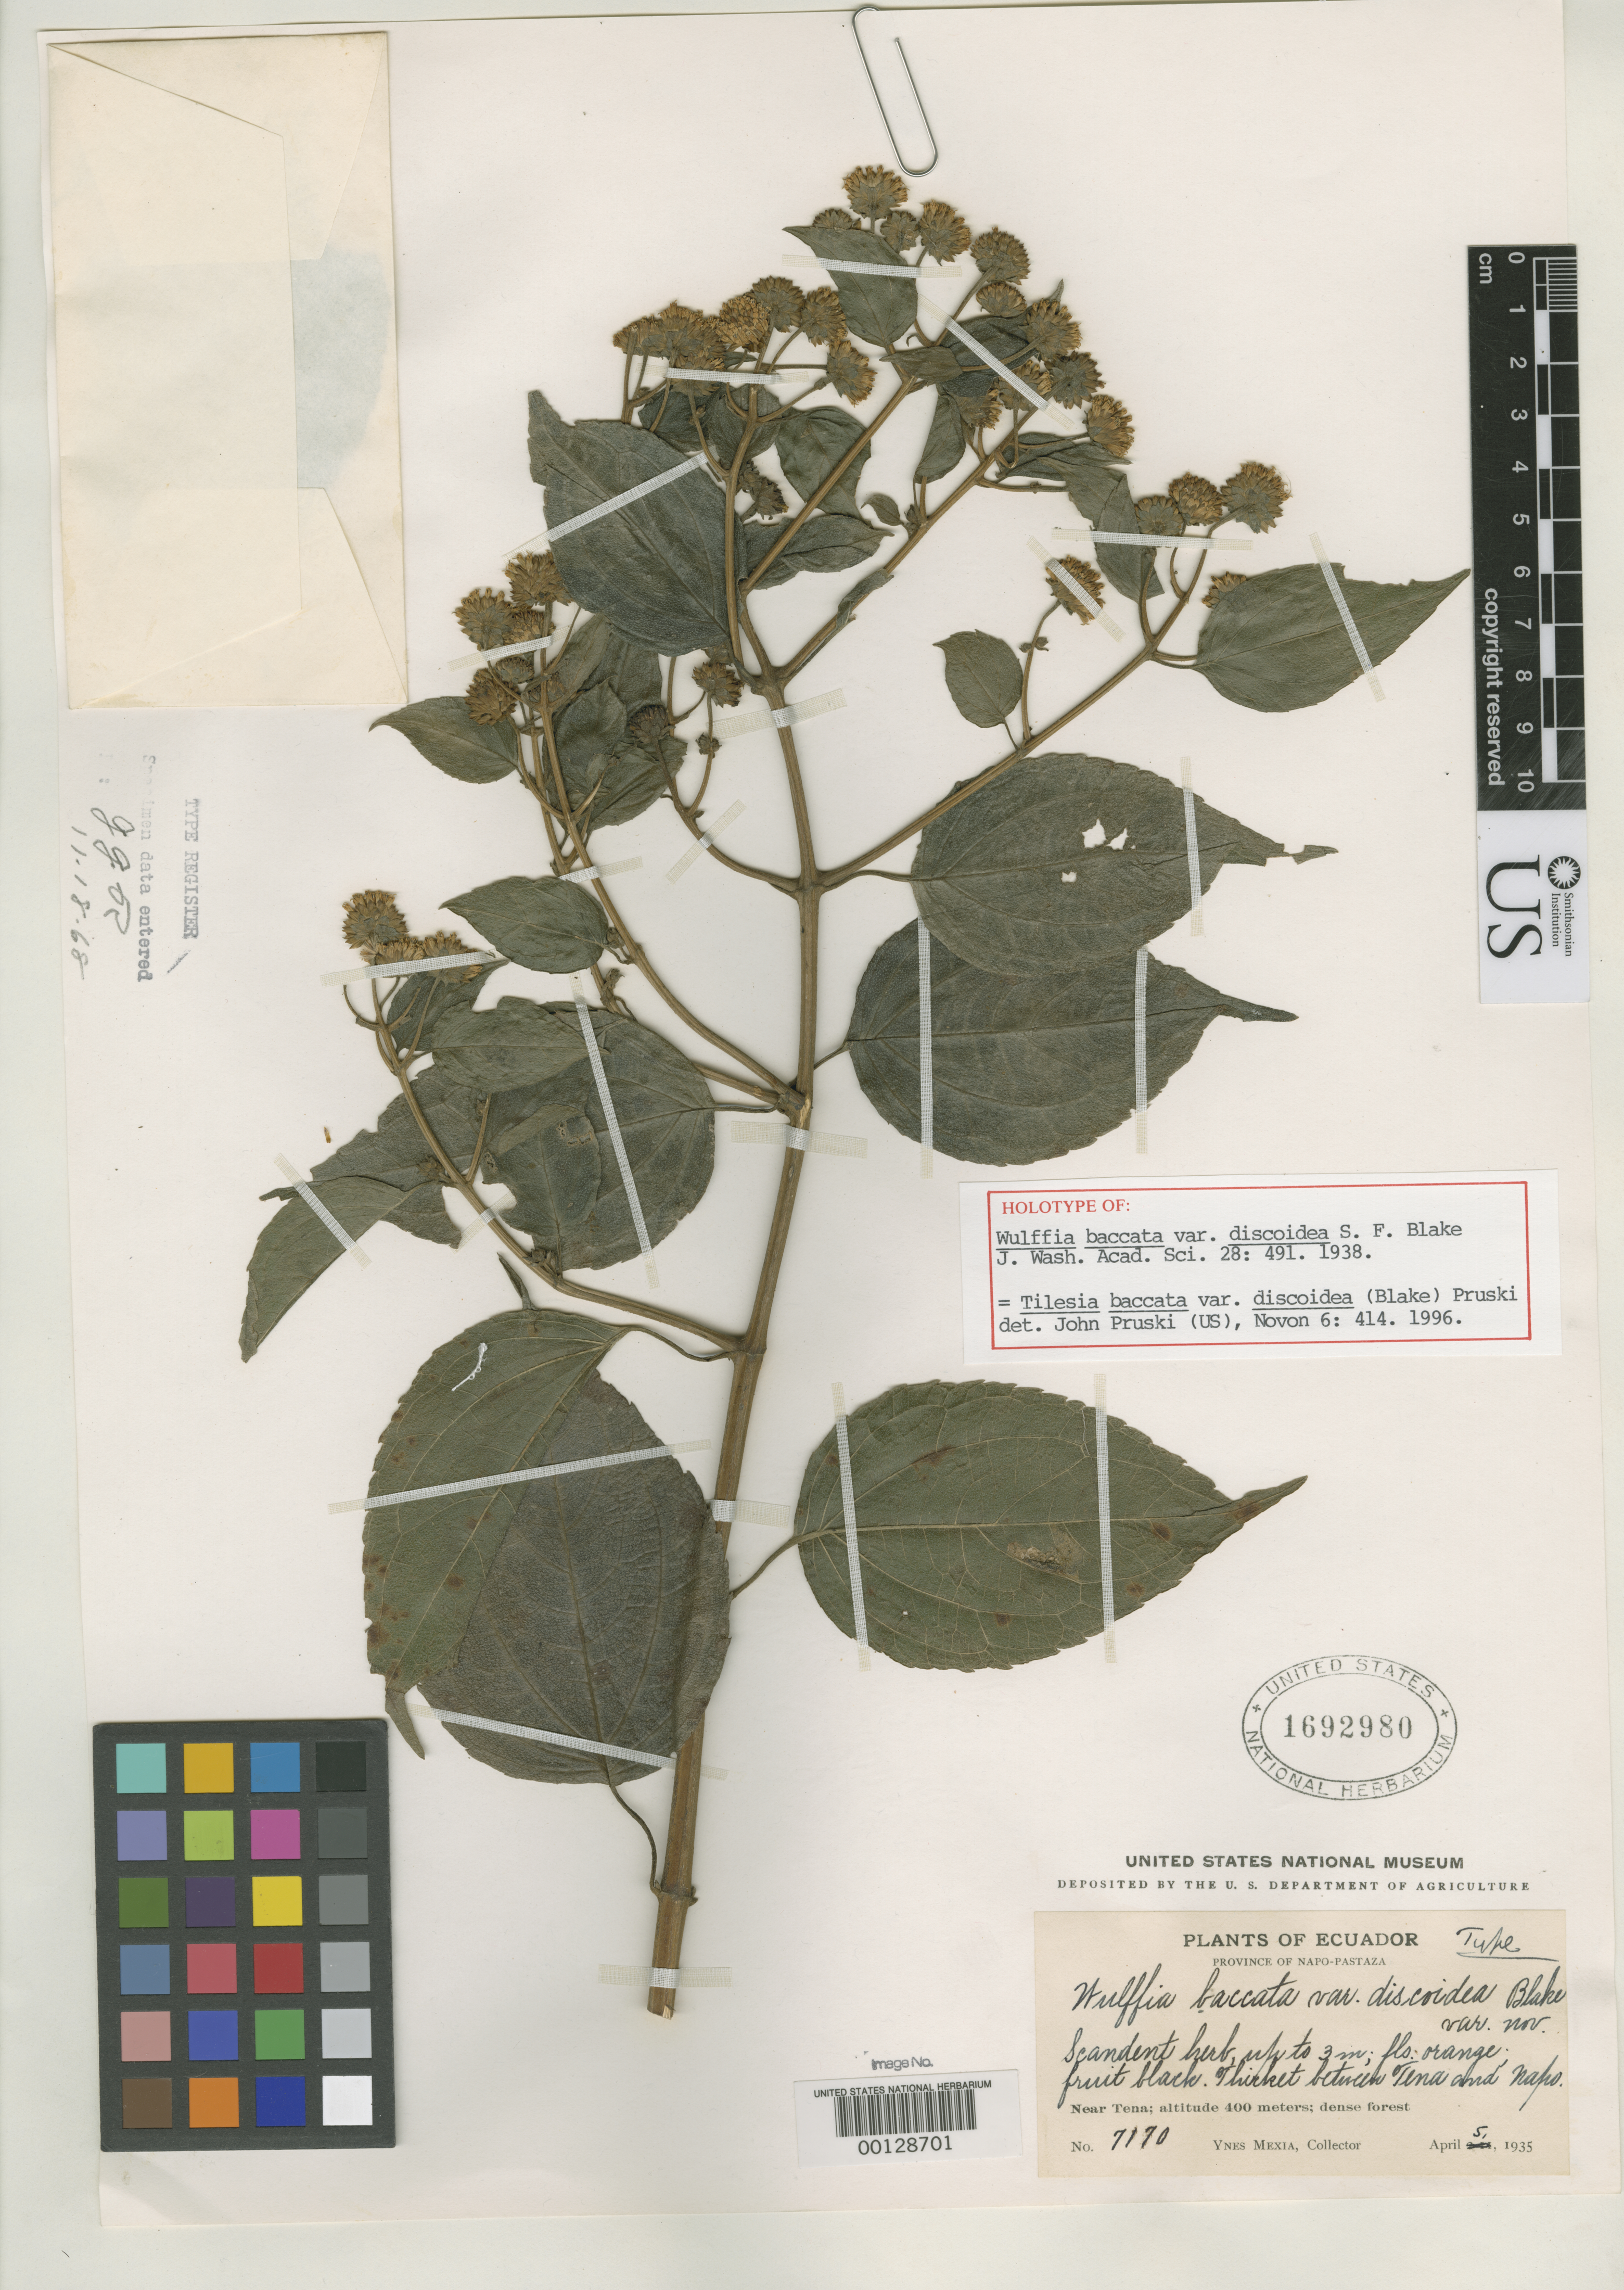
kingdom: Plantae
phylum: Tracheophyta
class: Magnoliopsida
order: Asterales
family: Asteraceae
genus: Wulffia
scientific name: Wulffia baccata var. discoidea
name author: S.F. Blake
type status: Holotype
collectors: Y. Mexia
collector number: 7170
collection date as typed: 05 Apr 1935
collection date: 1935-04-05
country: Ecuador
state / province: Napo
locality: Near Tena, between Tena and Napo.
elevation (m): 400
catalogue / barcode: US 1692980